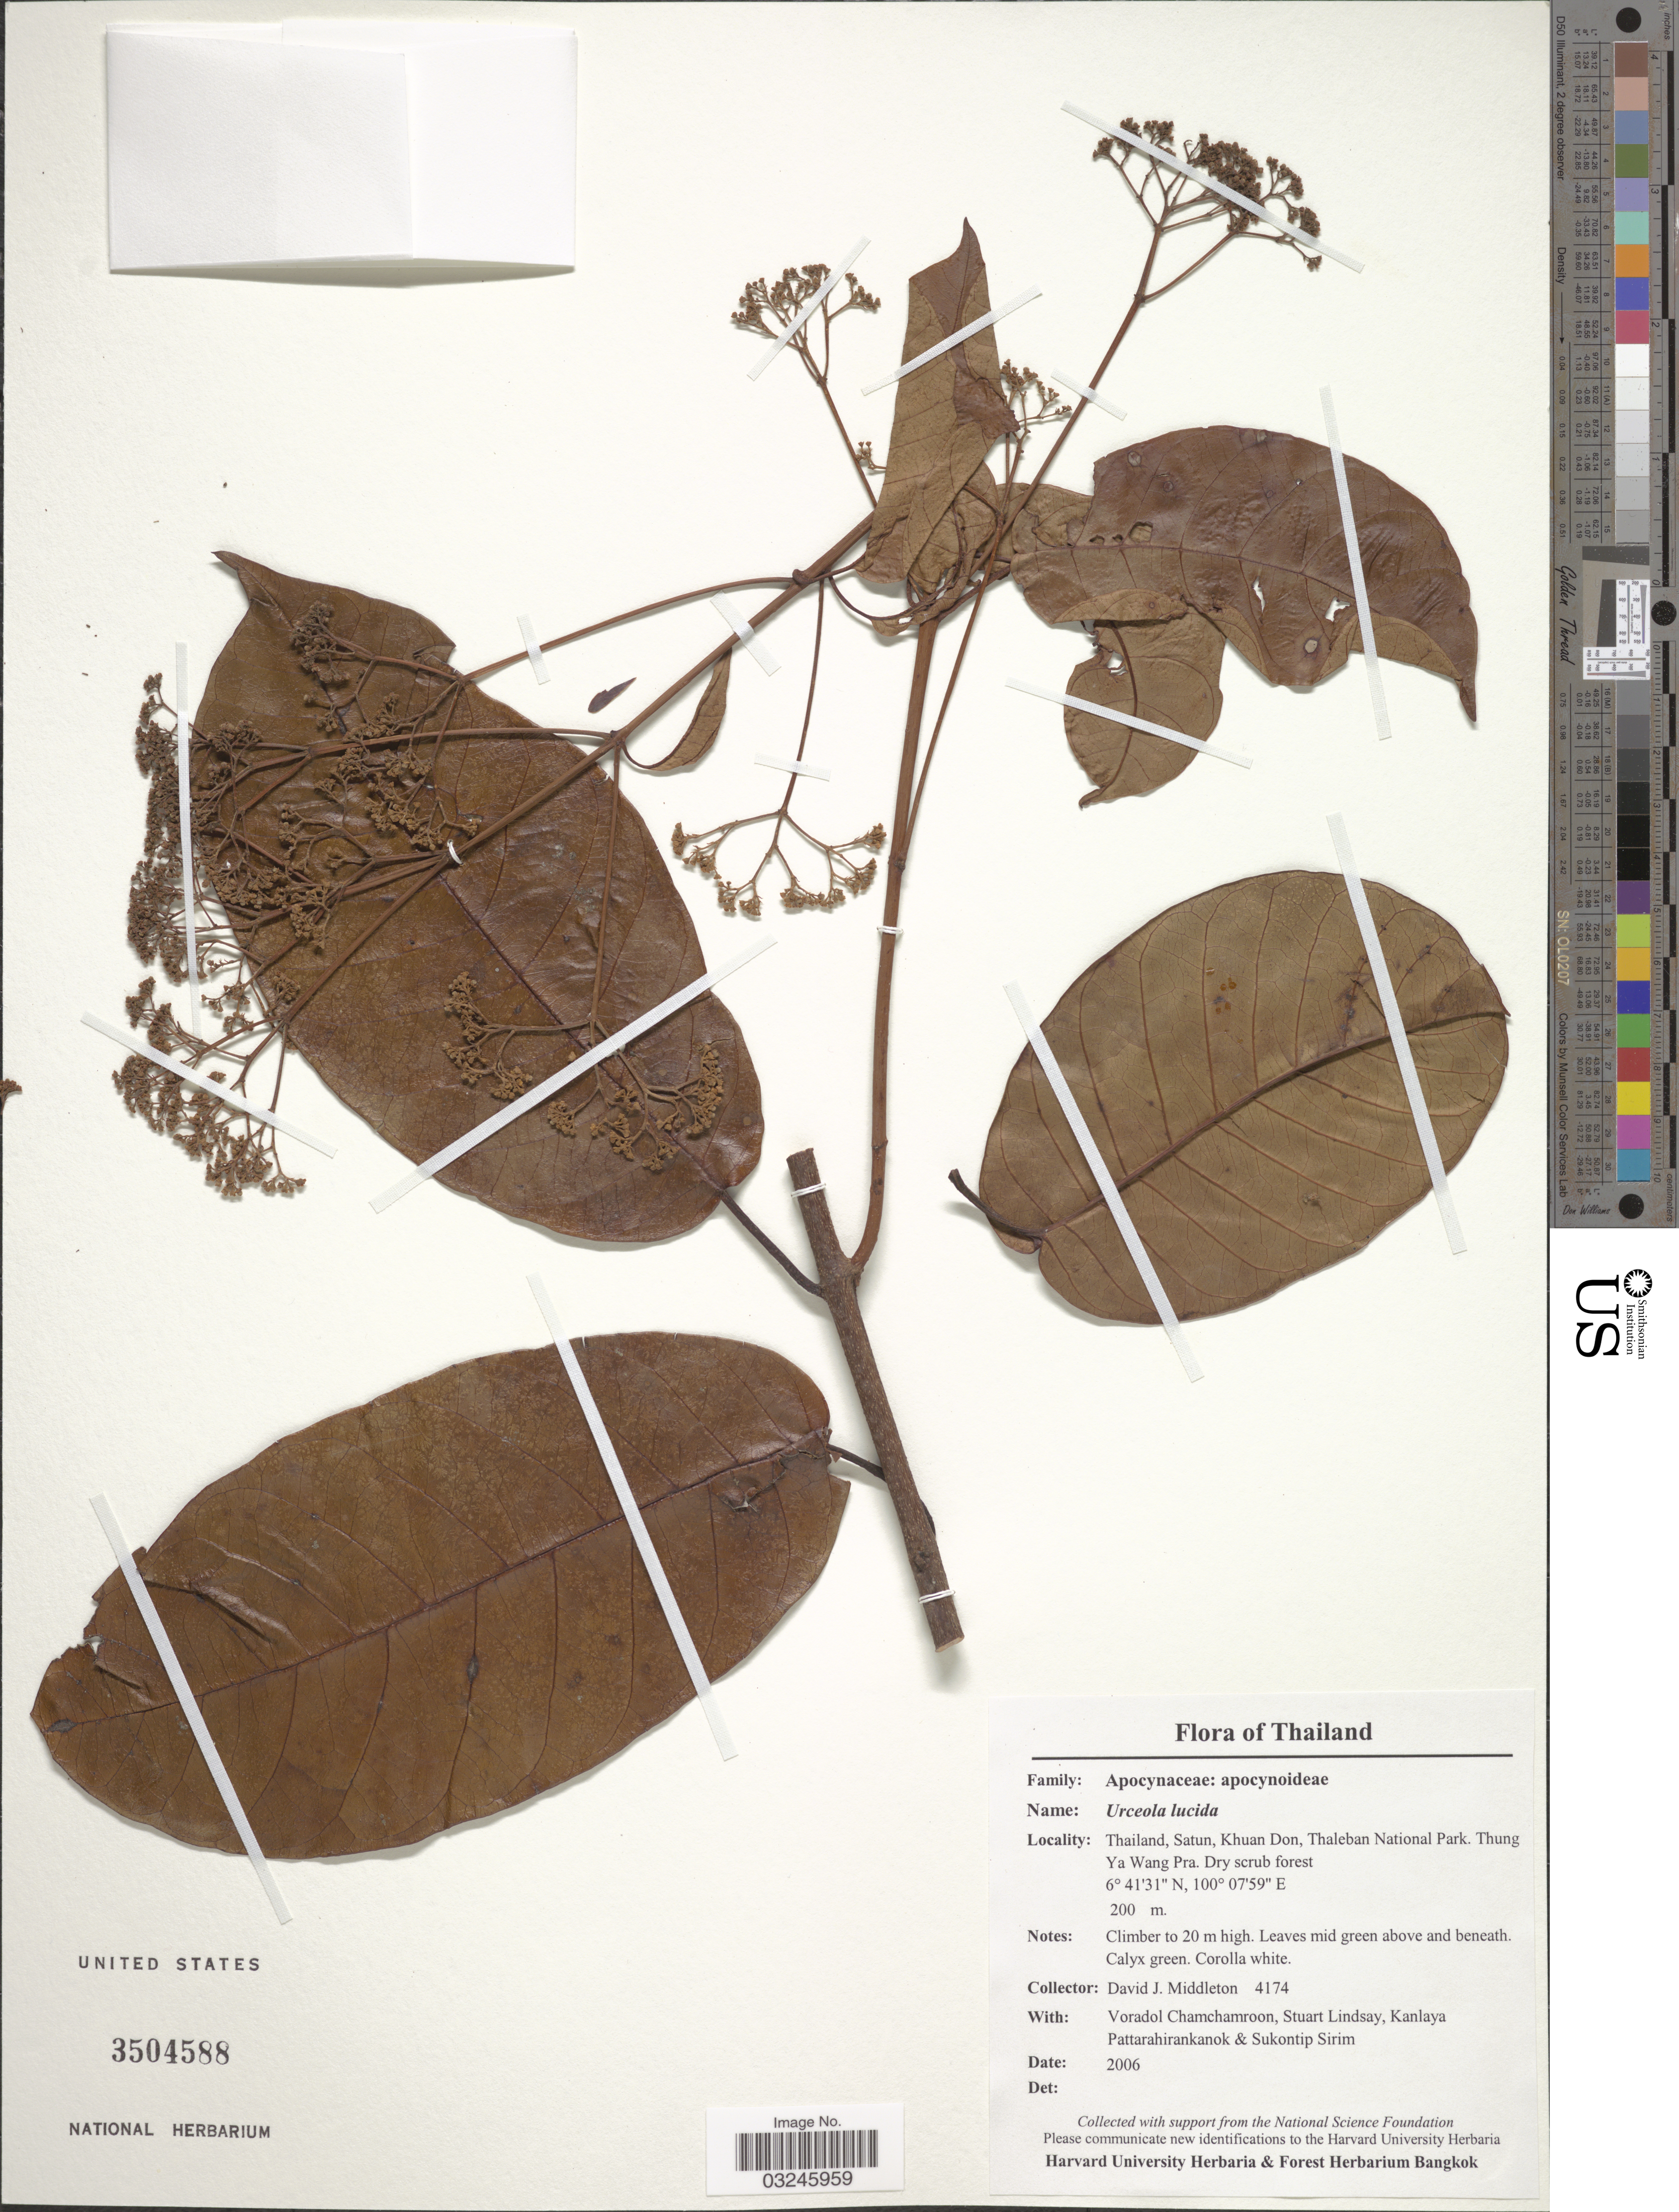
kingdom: Plantae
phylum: Tracheophyta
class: Magnoliopsida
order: Gentianales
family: Apocynaceae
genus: Urceola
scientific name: Urceola lucida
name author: (A. DC.) Benth. & Hook. f. ex Kurz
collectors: D. J. Middleton, V. Chamchamroon, S. Lindsay, K. Pattarahirankanok & S. Sirimongkol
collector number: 4174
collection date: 2006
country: Thailand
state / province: Satun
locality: Khuan Don, Thaleban National Park. Thung Ya Wang Pra.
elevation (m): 200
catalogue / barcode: US 3504588